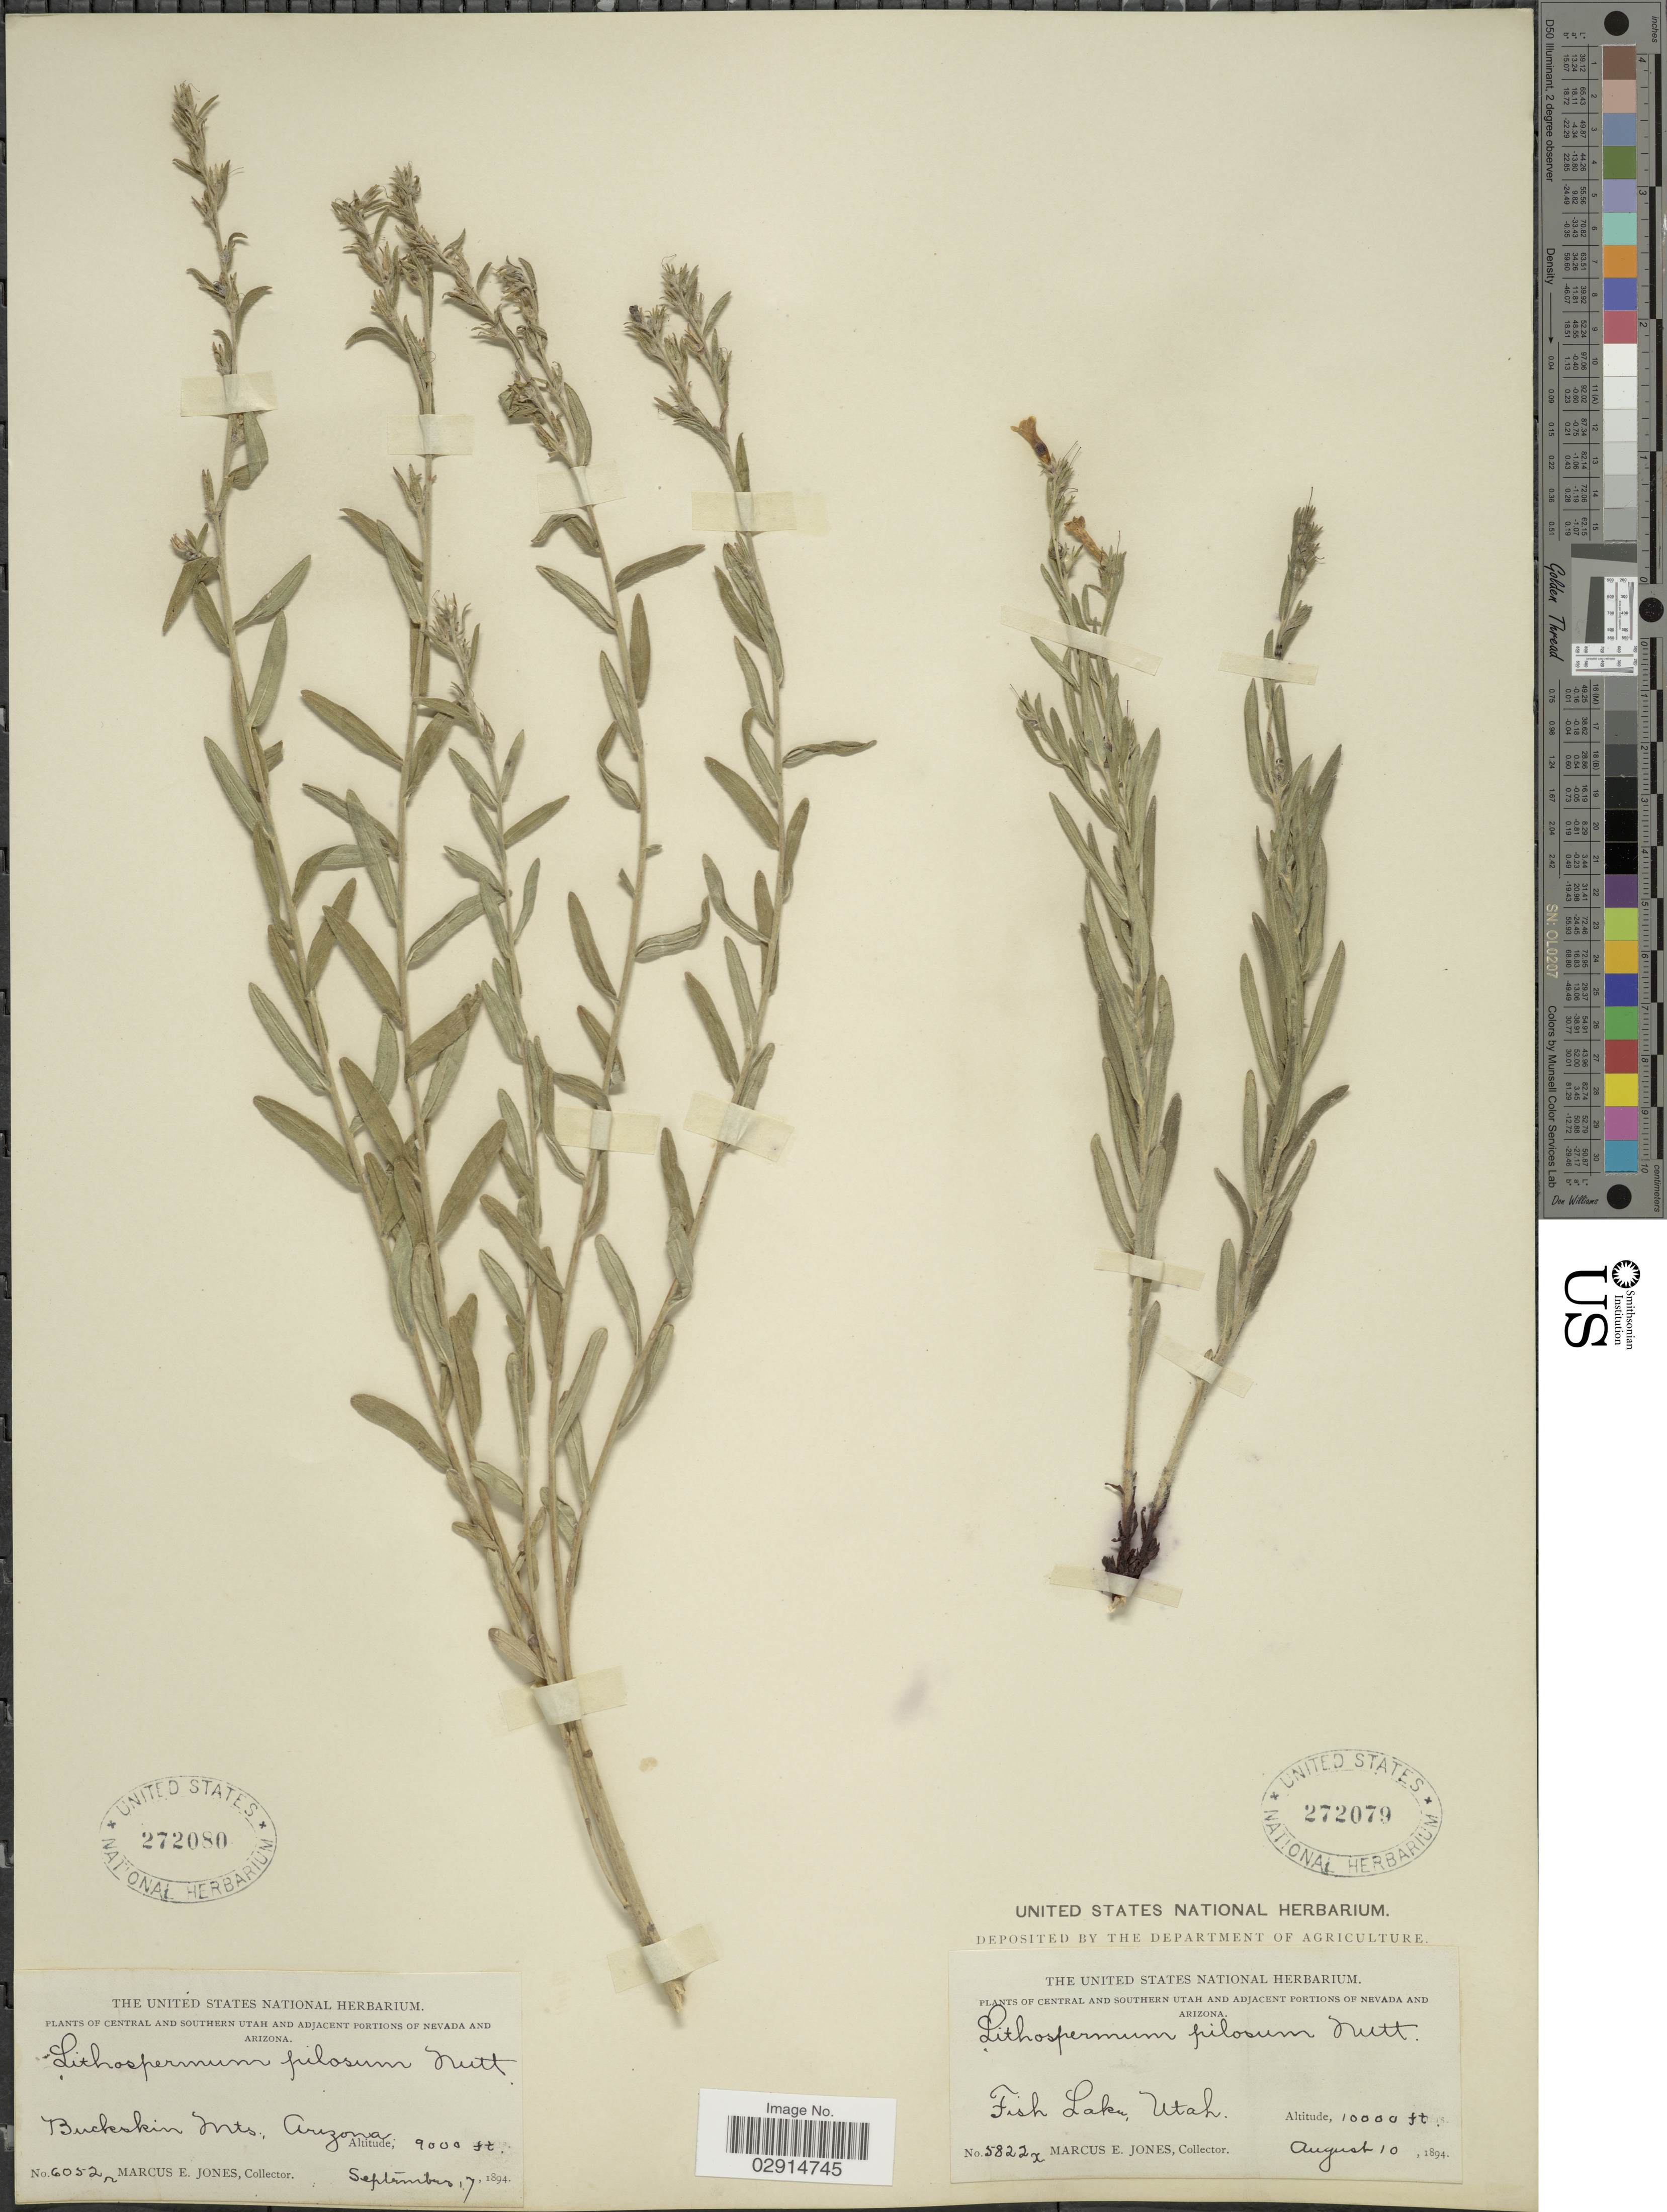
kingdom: Plantae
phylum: Tracheophyta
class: Magnoliopsida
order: Boraginales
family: Boraginaceae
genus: Lithospermum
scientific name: Lithospermum ruderale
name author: Douglas ex Lehm.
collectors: M. E. Jones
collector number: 6052n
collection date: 1894-09-17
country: United States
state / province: Arizona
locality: Buckskin Mts.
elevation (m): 2743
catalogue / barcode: US 272080-2